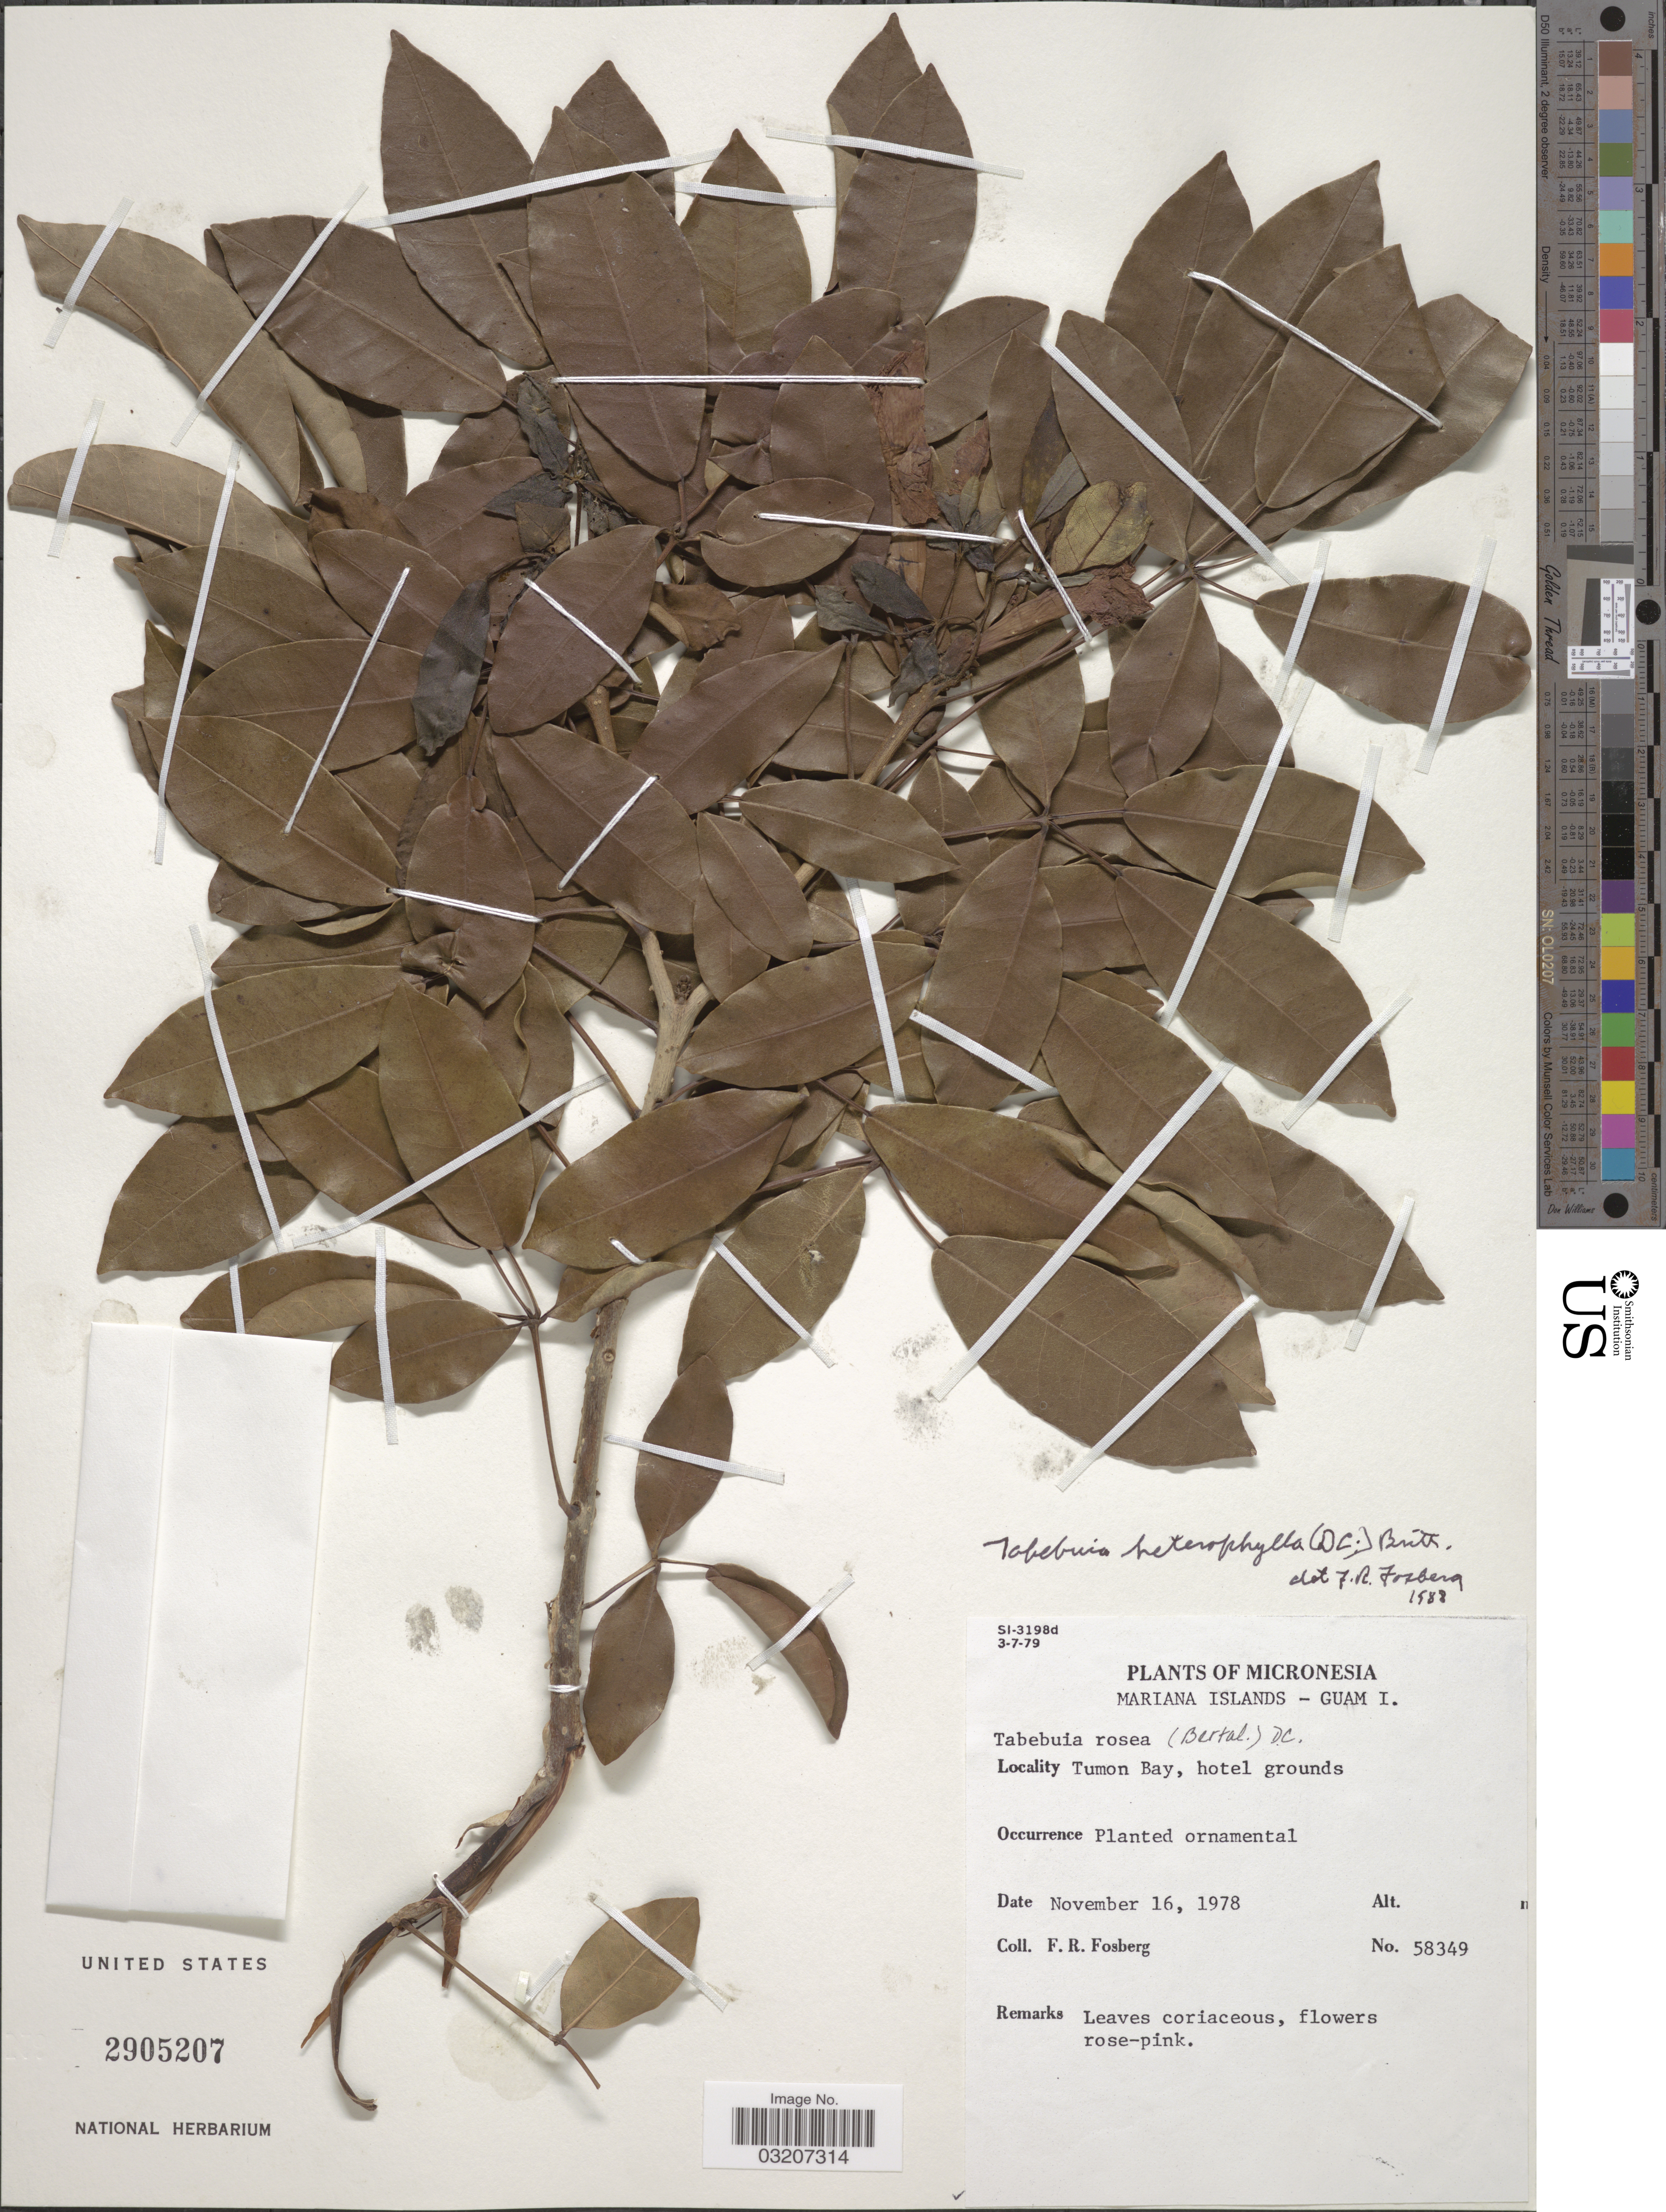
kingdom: Plantae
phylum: Tracheophyta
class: Magnoliopsida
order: Lamiales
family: Bignoniaceae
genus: Tabebuia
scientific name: Tabebuia heterophylla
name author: (DC.) Britton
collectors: F. R. Fosberg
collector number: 58349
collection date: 1978-11-16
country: Guam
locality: Micronesia, Mariana Islands - Guam I., Tumon Bay, hotel grounds.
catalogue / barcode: US 2905207